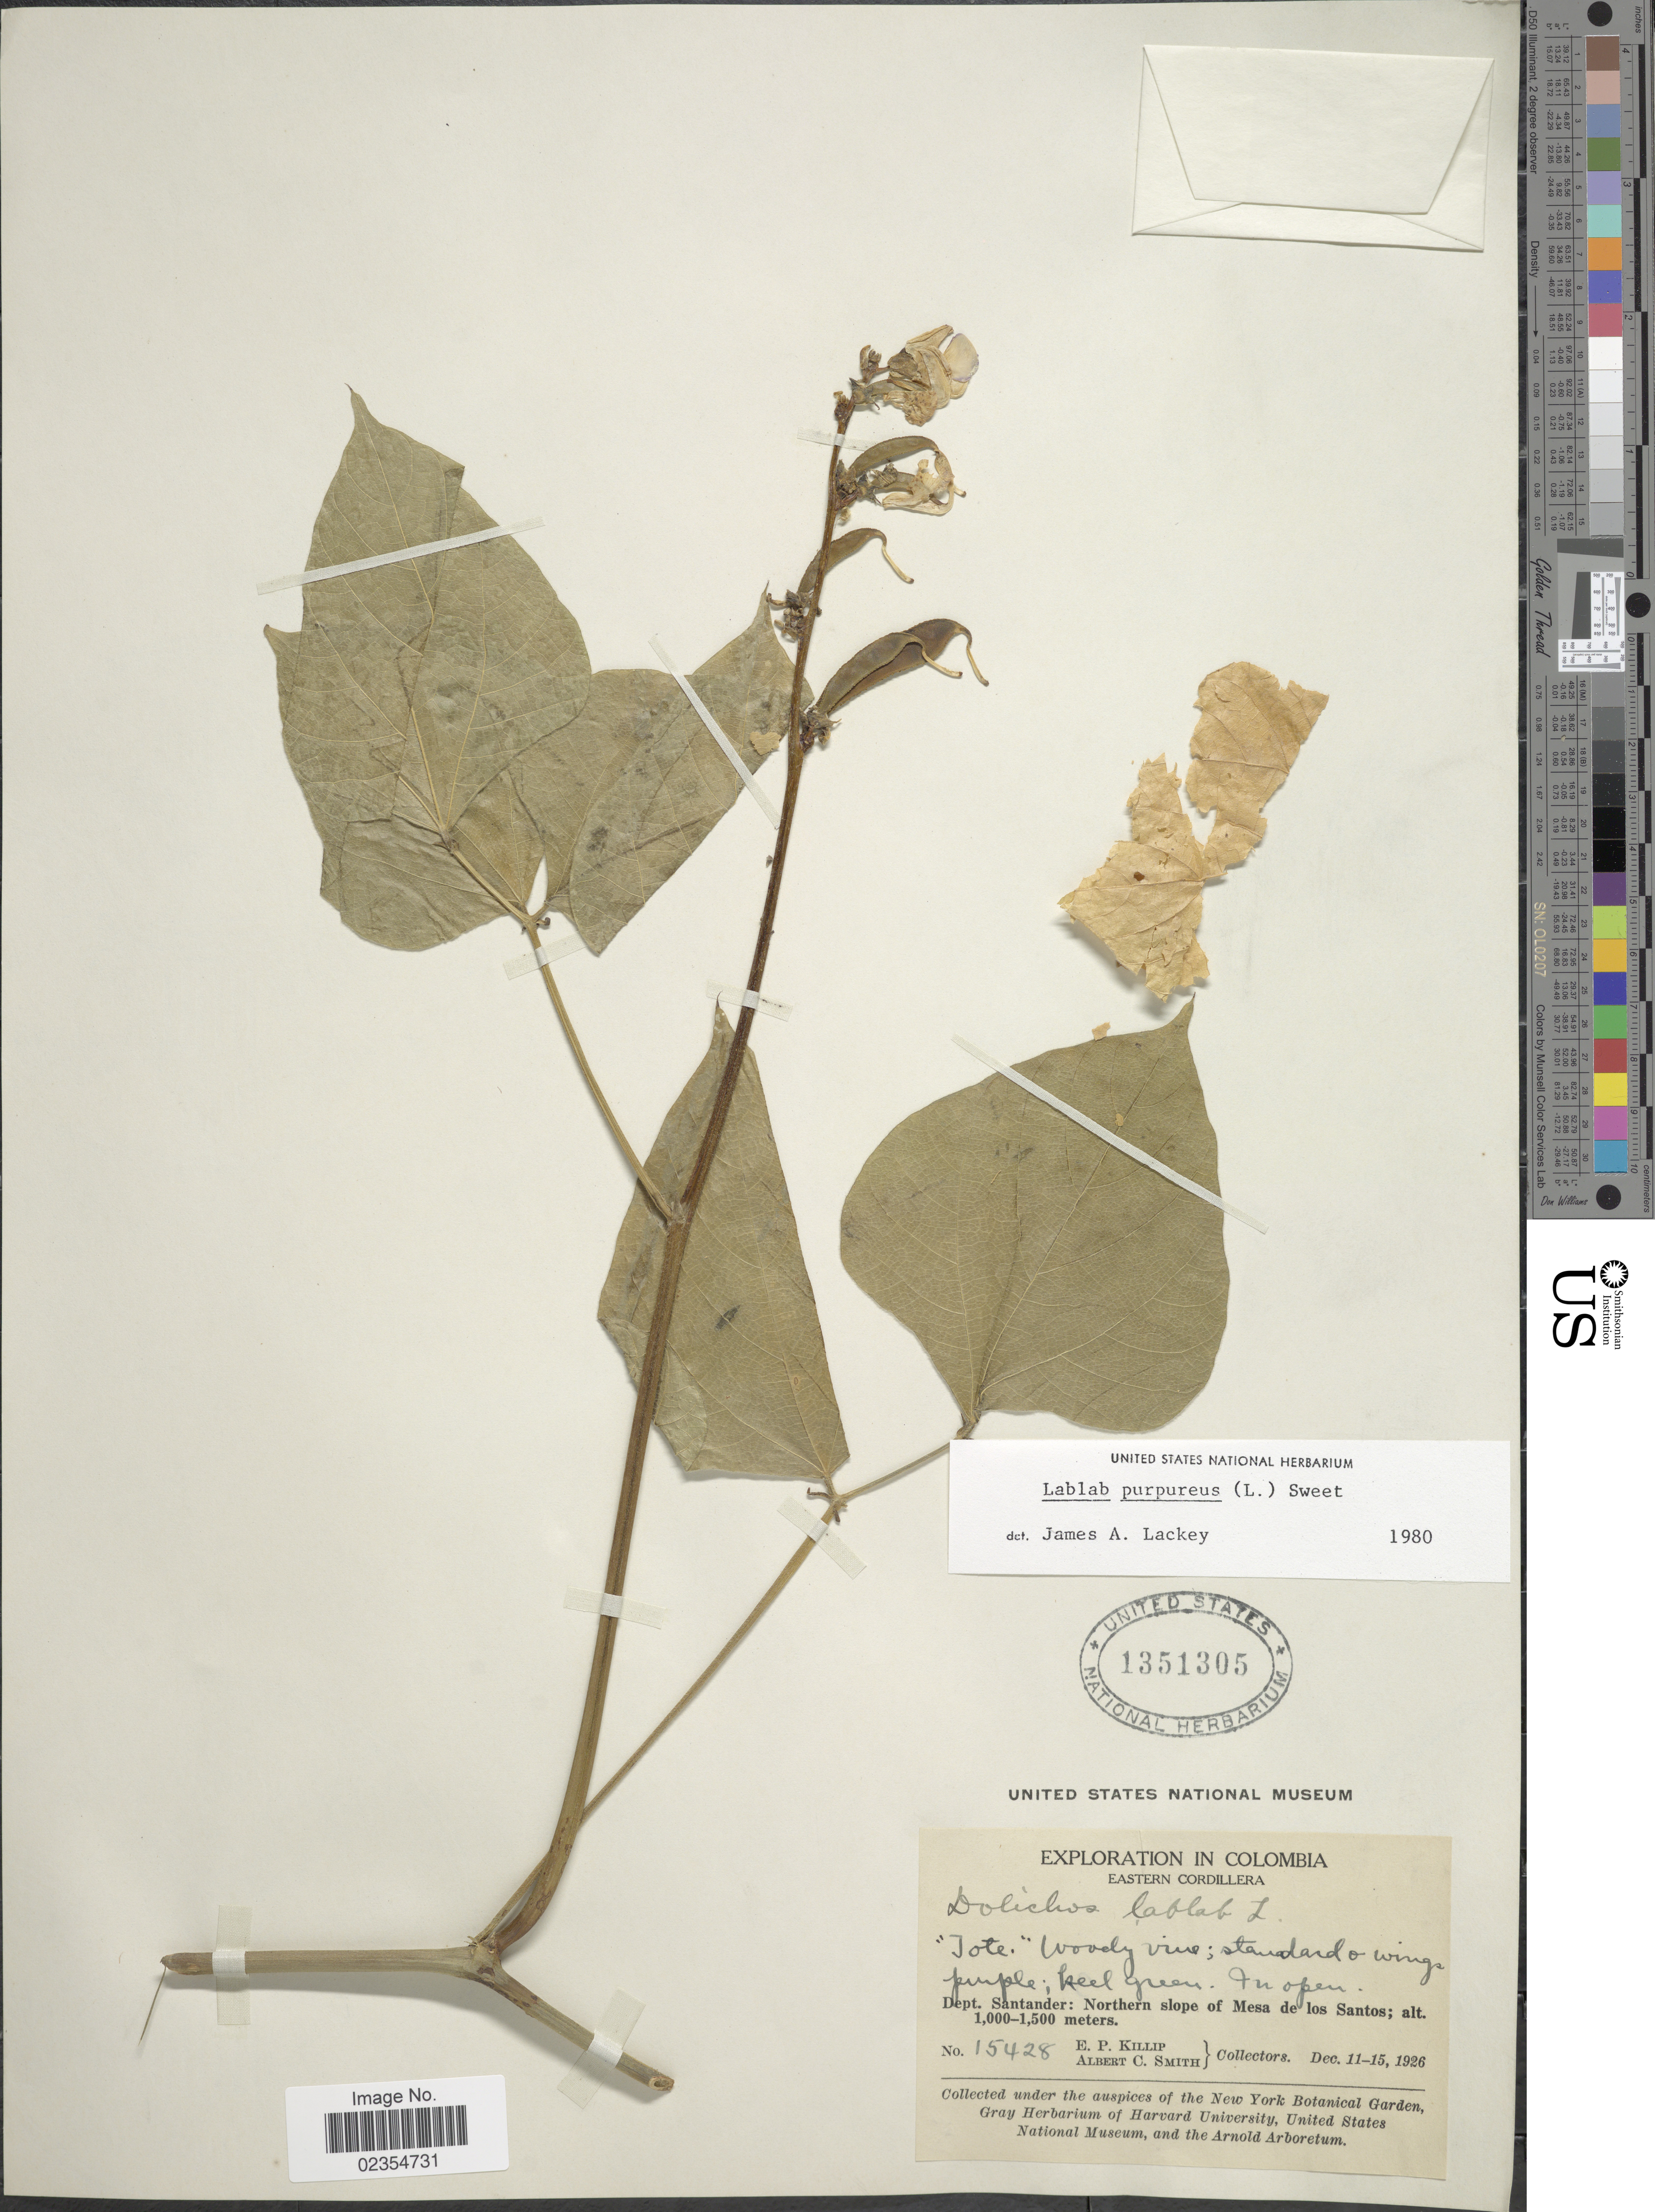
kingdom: Plantae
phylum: Tracheophyta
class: Magnoliopsida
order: Fabales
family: Fabaceae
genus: Lablab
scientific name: Lablab purpureus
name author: (L.) Sweet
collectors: E. P. Killip & A. C. Smith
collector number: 15428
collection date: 1926-12-11/1926-12-15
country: Colombia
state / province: Santander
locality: Eastern Cordillera, Northern slope of Mesa de los Santos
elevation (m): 1000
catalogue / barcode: US 1351305